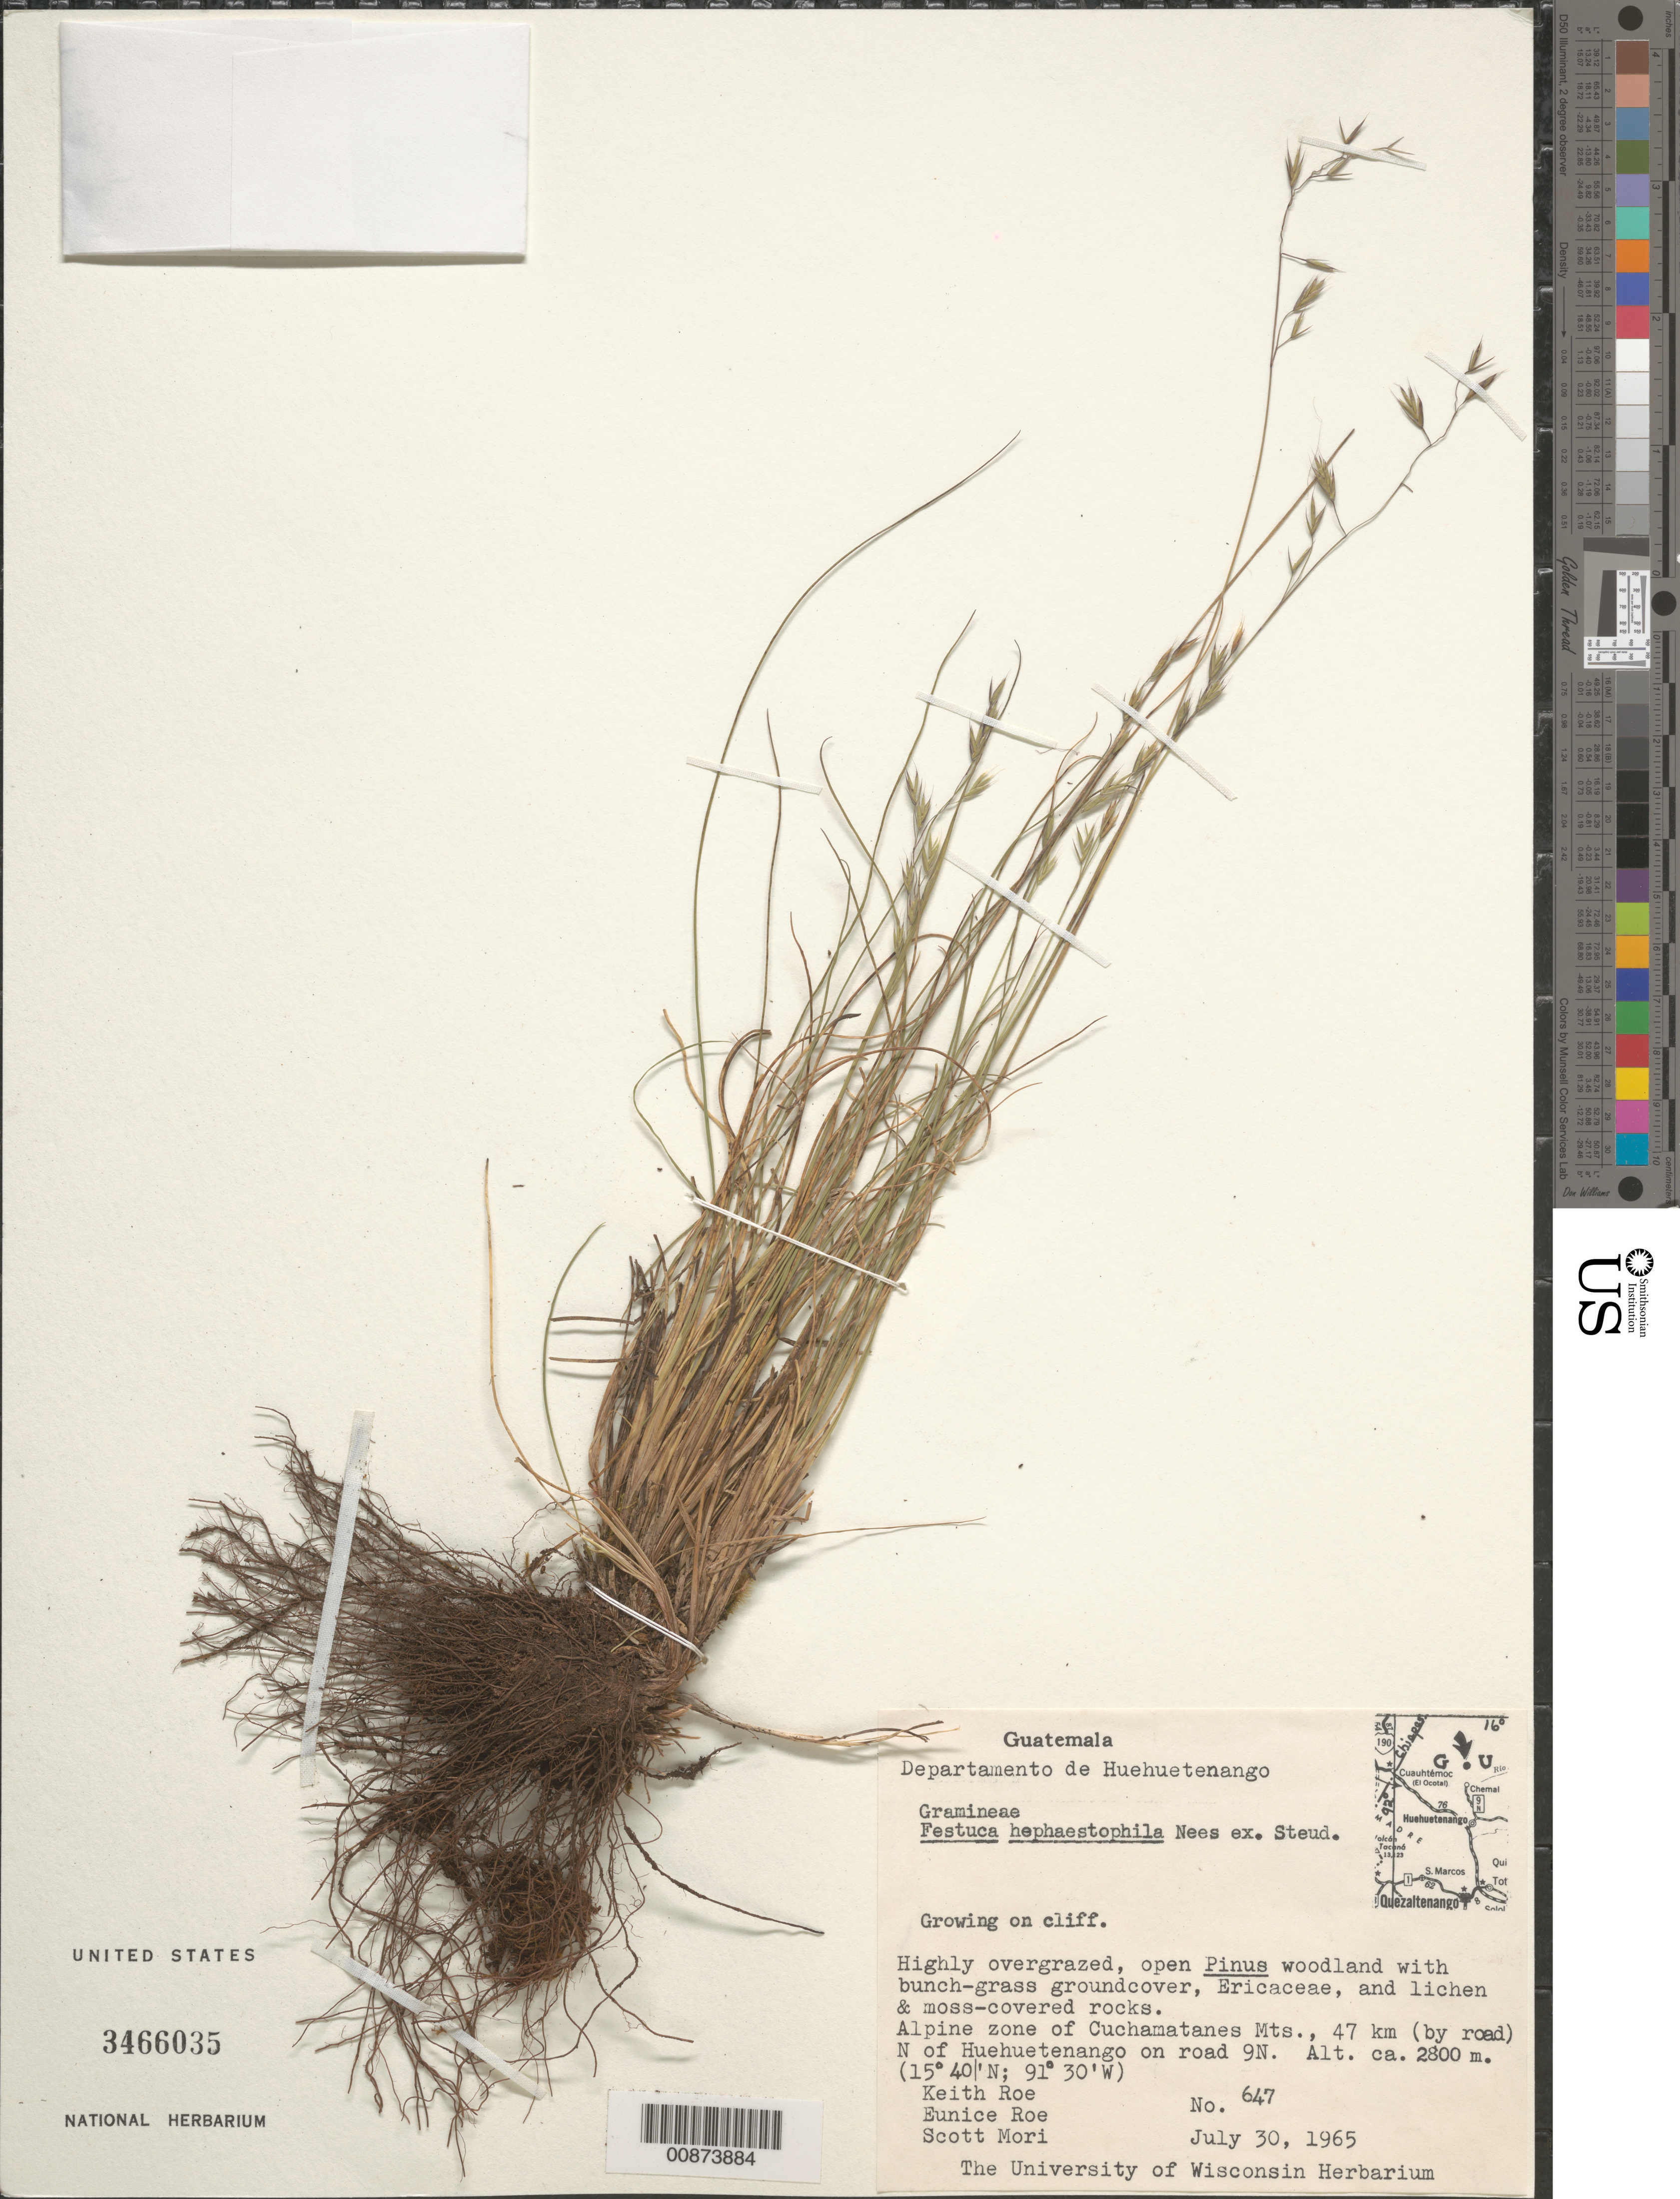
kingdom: Plantae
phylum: Tracheophyta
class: Liliopsida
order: Poales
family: Poaceae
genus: Festuca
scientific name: Festuca hephaestophila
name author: Nees ex Steud.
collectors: K. E. Roe, E. Roe & S. Mori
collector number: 647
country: Guatemala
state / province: Huehuetenango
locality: N of Nuehuetenango on road 9N.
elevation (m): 2800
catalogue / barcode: US 34666035